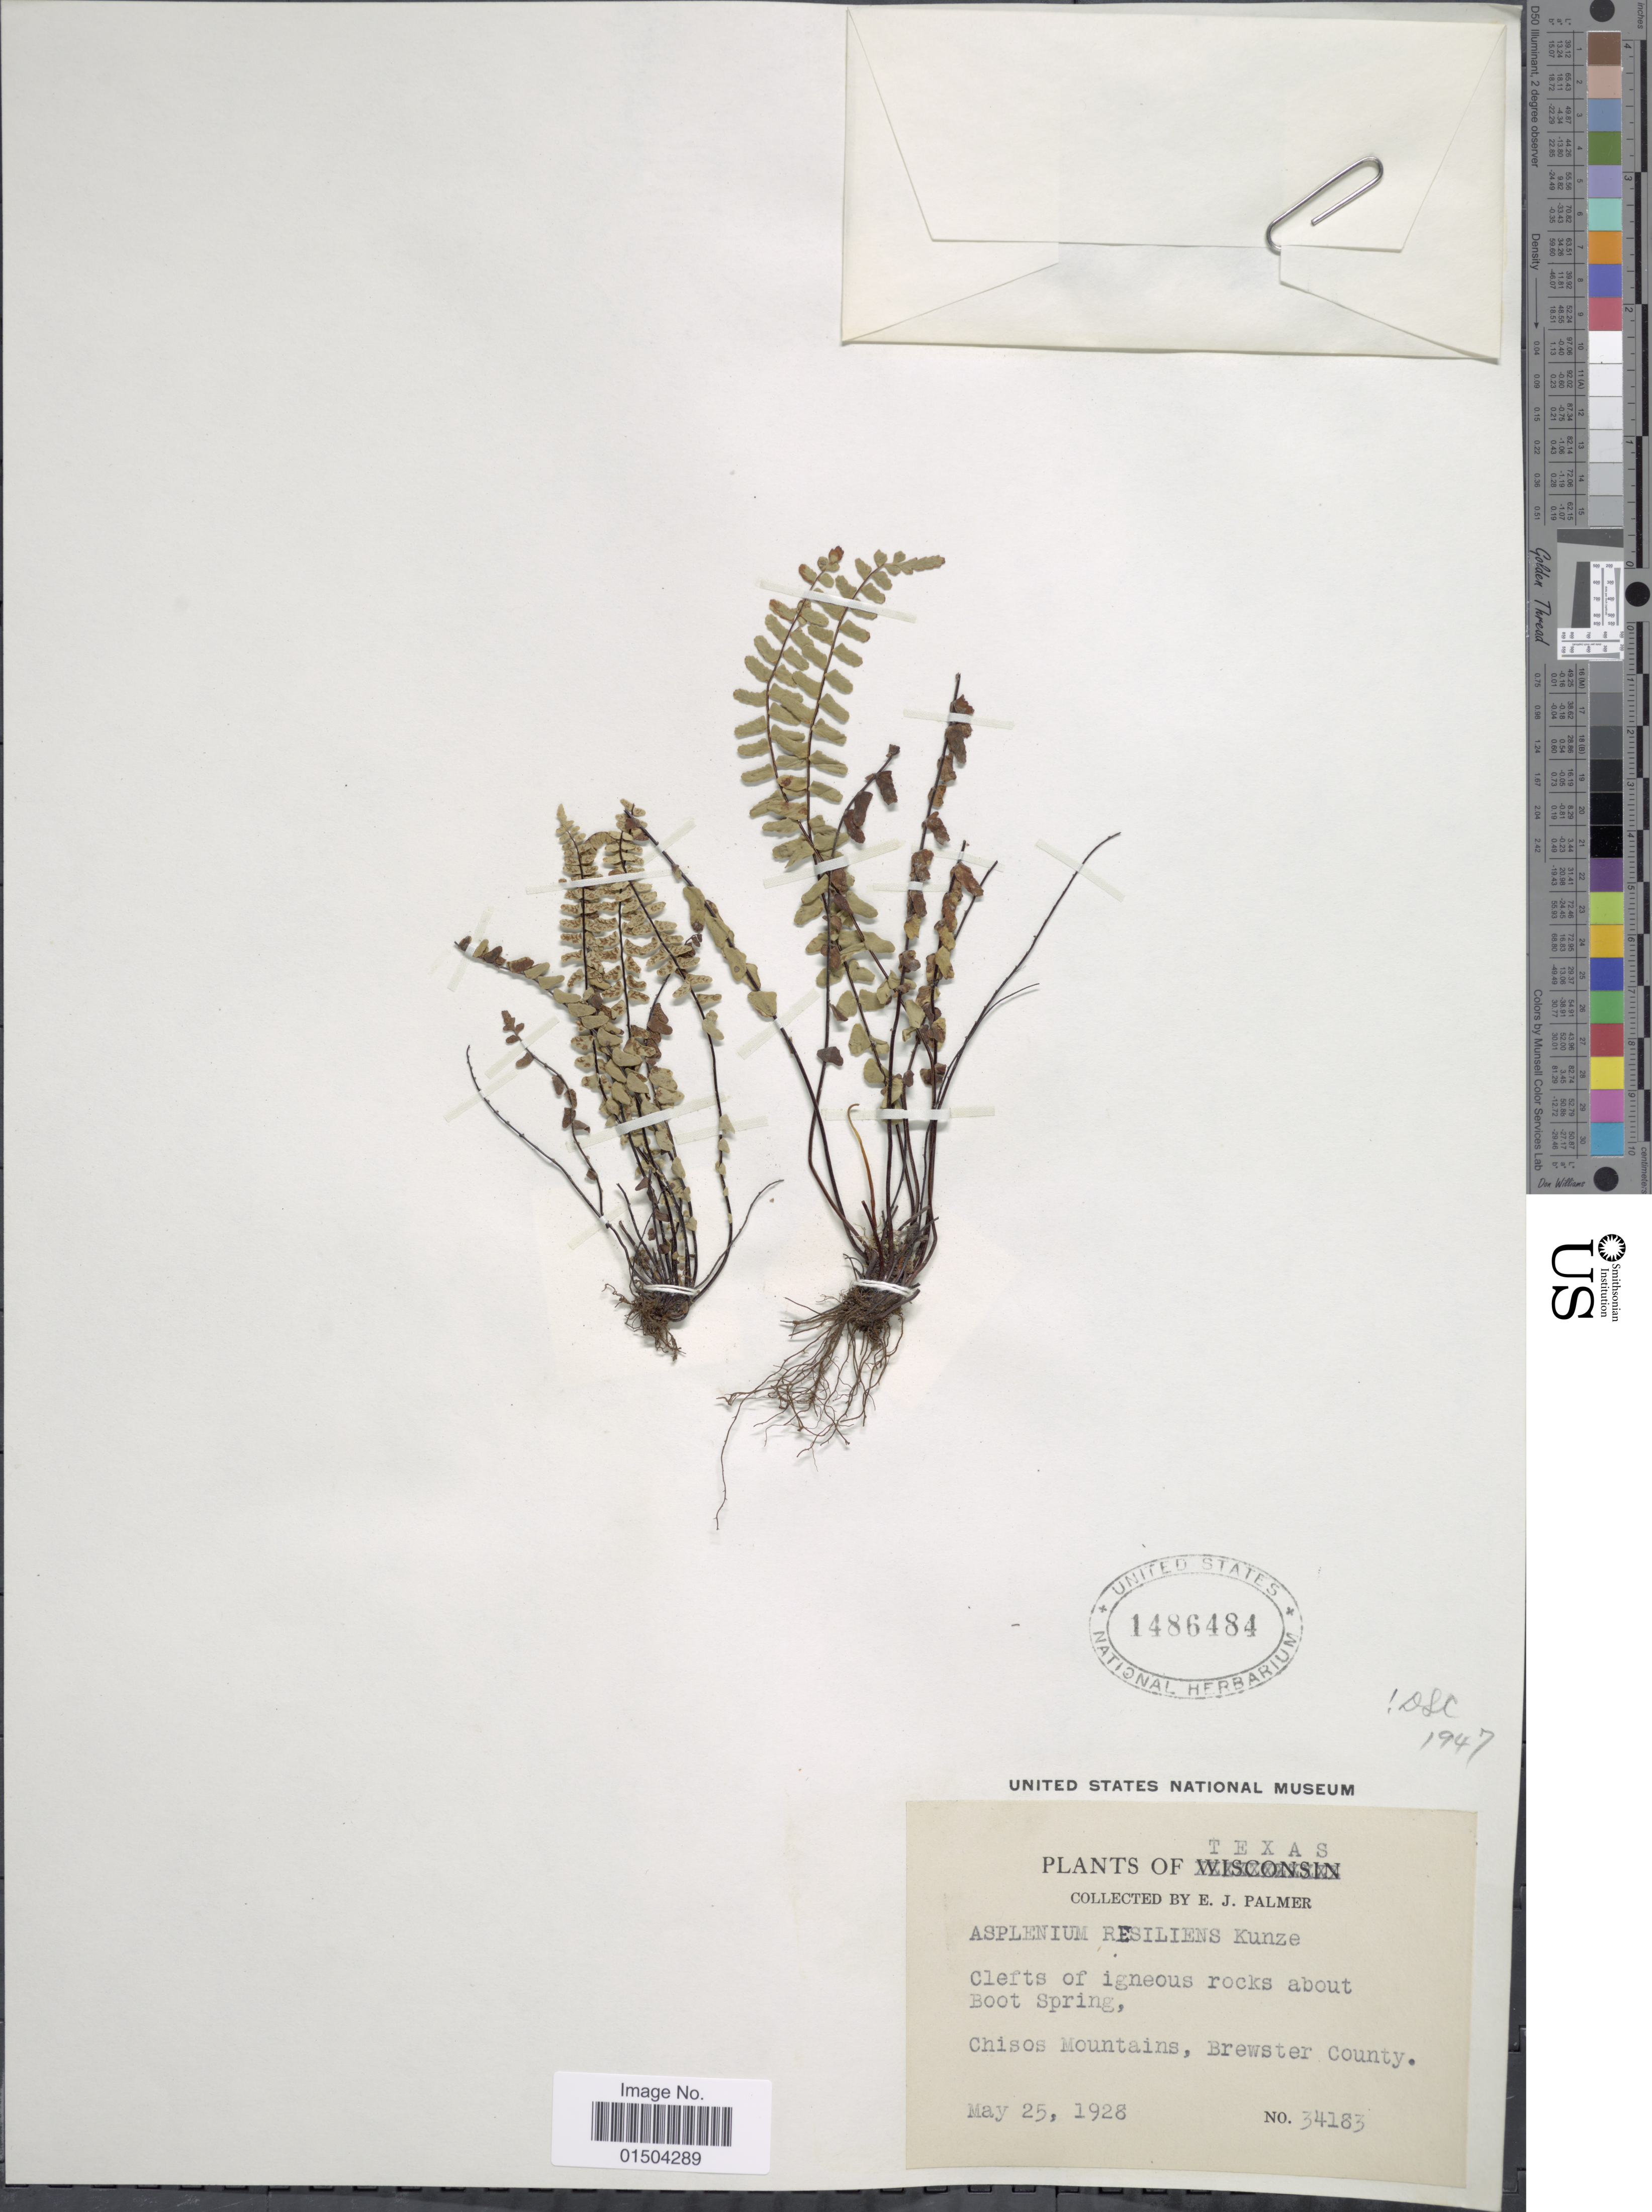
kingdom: Plantae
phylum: Tracheophyta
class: Polypodiopsida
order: Polypodiales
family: Aspleniaceae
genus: Asplenium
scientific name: Asplenium resiliens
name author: Kunze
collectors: E. J. Palmer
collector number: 34183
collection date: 1928-05-25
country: United States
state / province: Texas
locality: Clefts of igneous rocks about Boot Spring, Chisos Mountains, Brewster County.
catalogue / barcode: US 1486484